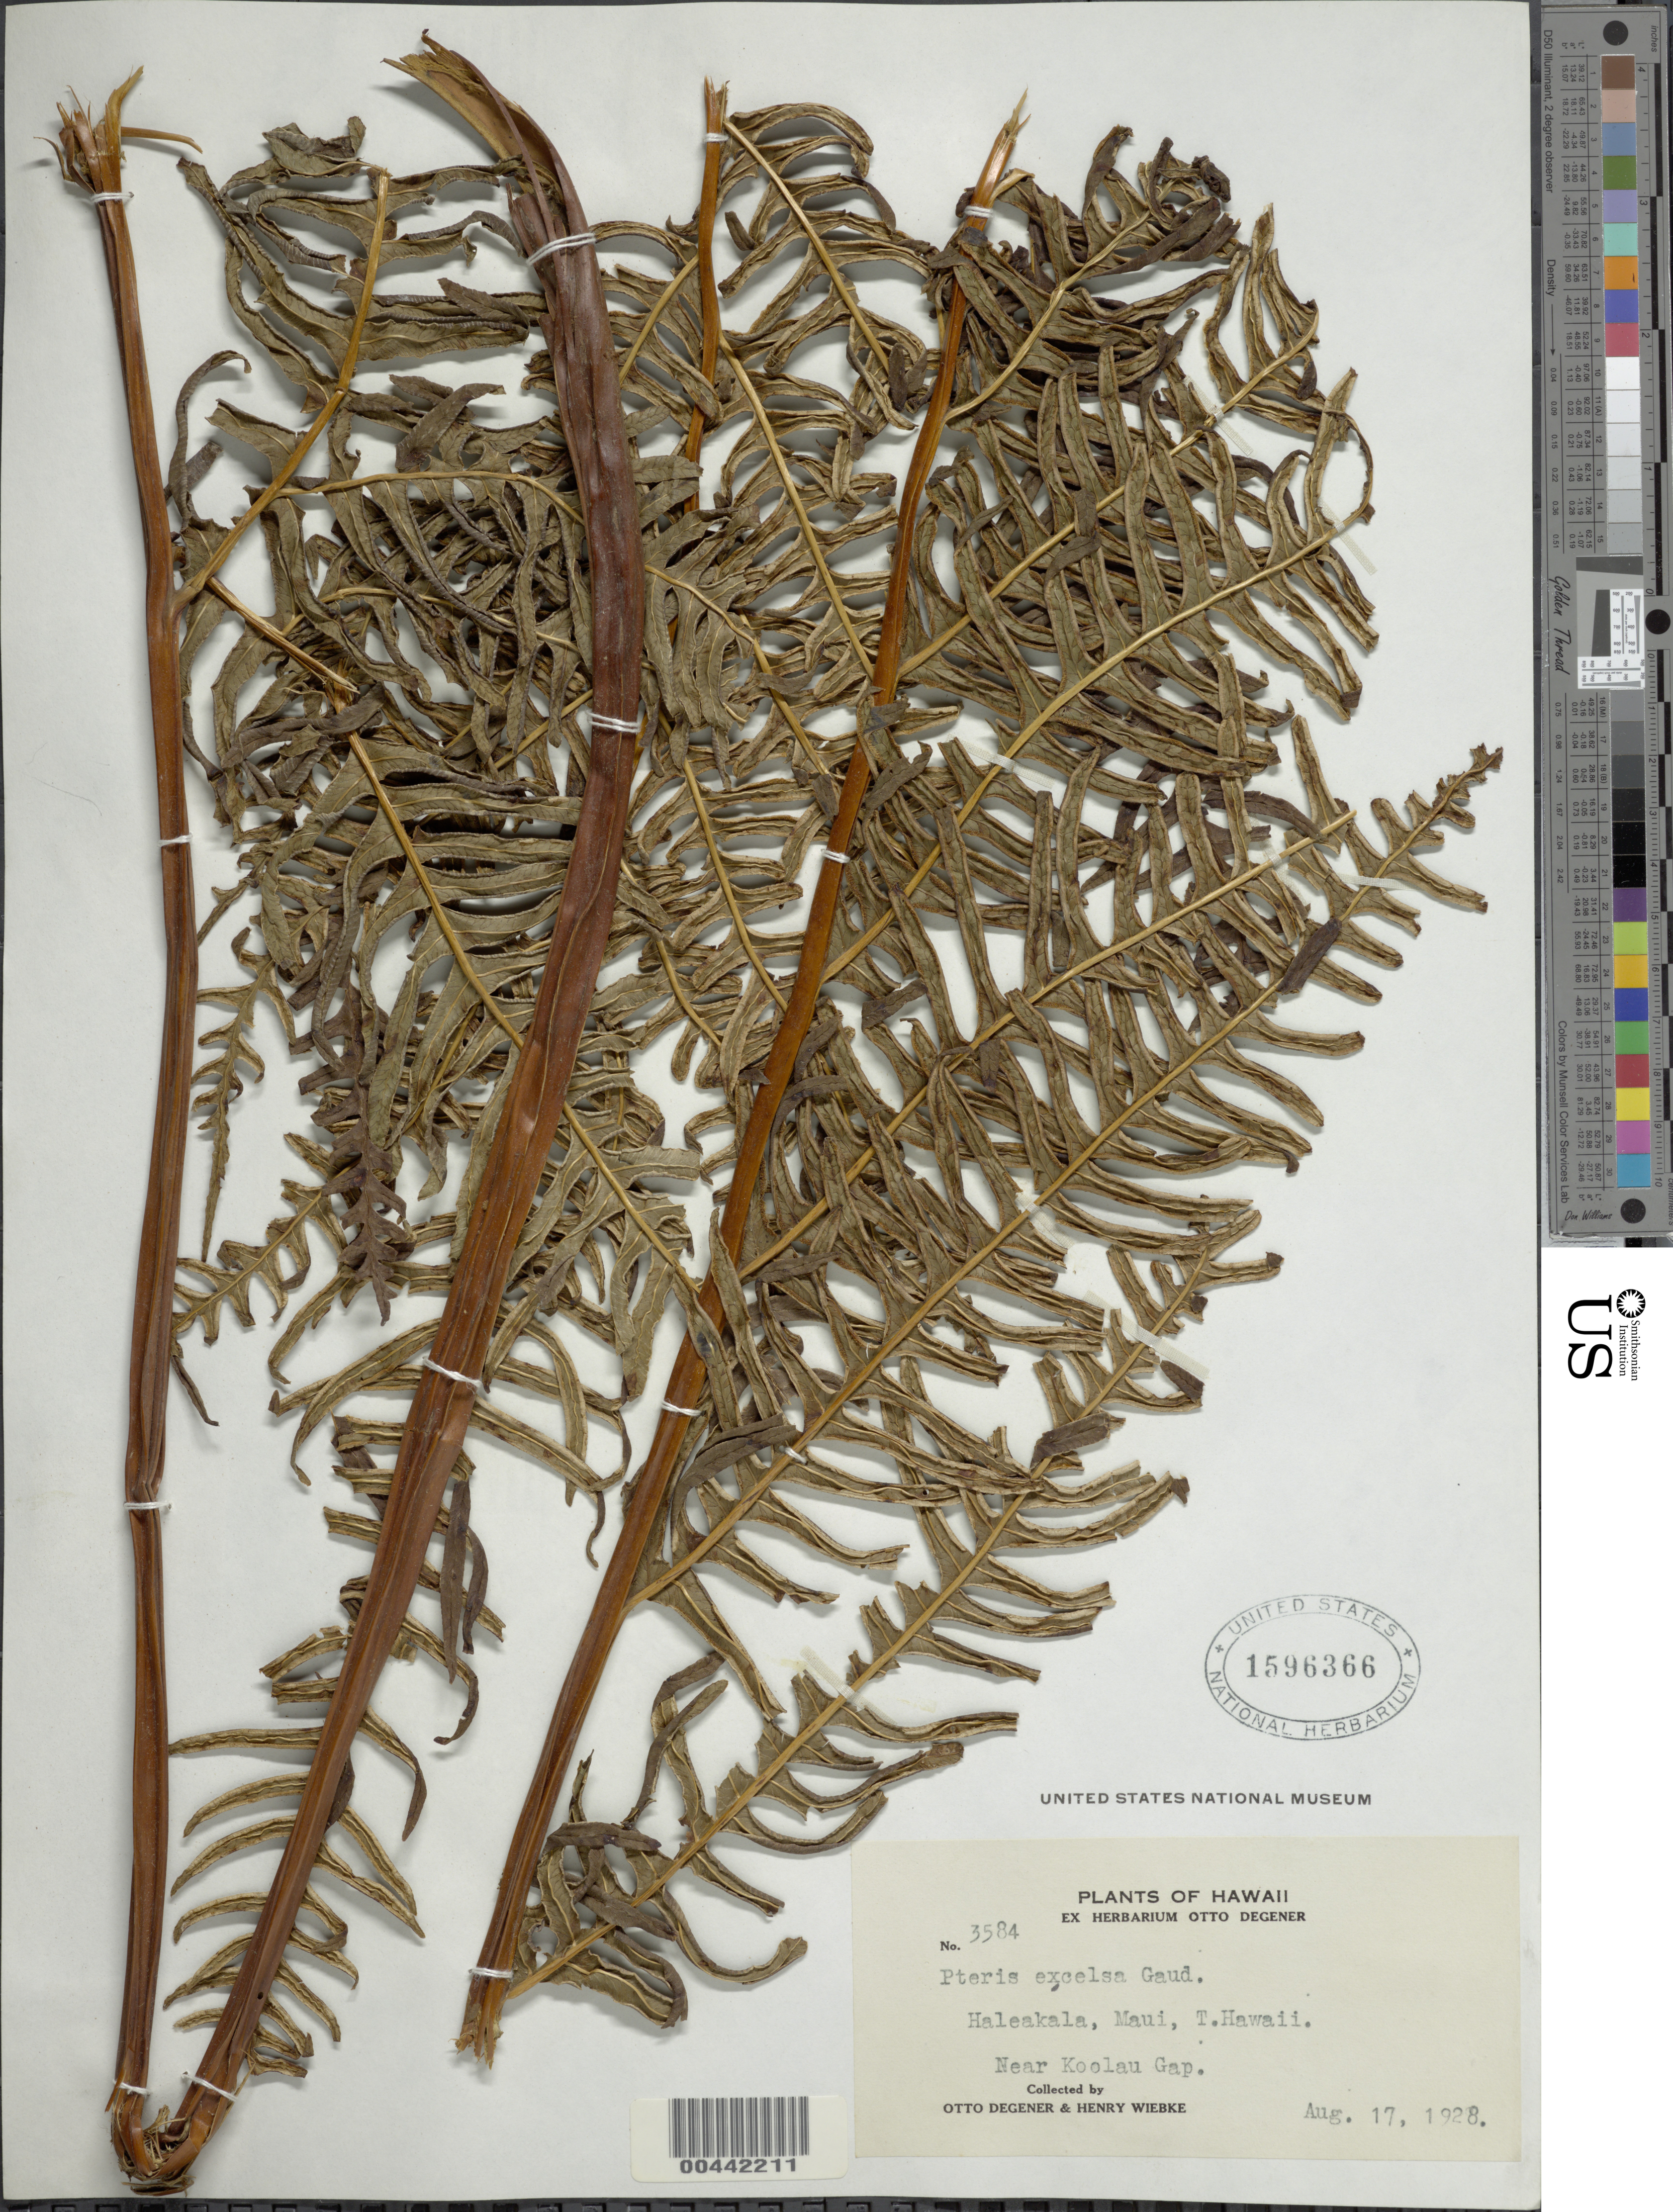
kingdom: Plantae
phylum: Tracheophyta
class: Polypodiopsida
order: Polypodiales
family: Pteridaceae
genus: Pteris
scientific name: Pteris terminalis var. terminalis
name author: Wall.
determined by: Wagner, W. L., (BOT), Smithsonian Institution - National Museum of Natural History (UNITED STATES)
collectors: O. Degener & H. Wiebke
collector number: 3584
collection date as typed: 17 Aug 1928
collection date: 1928-08-17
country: United States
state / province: Hawaii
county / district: Maui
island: Maui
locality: Haleakala, near Koolau Gap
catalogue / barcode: US 1596366